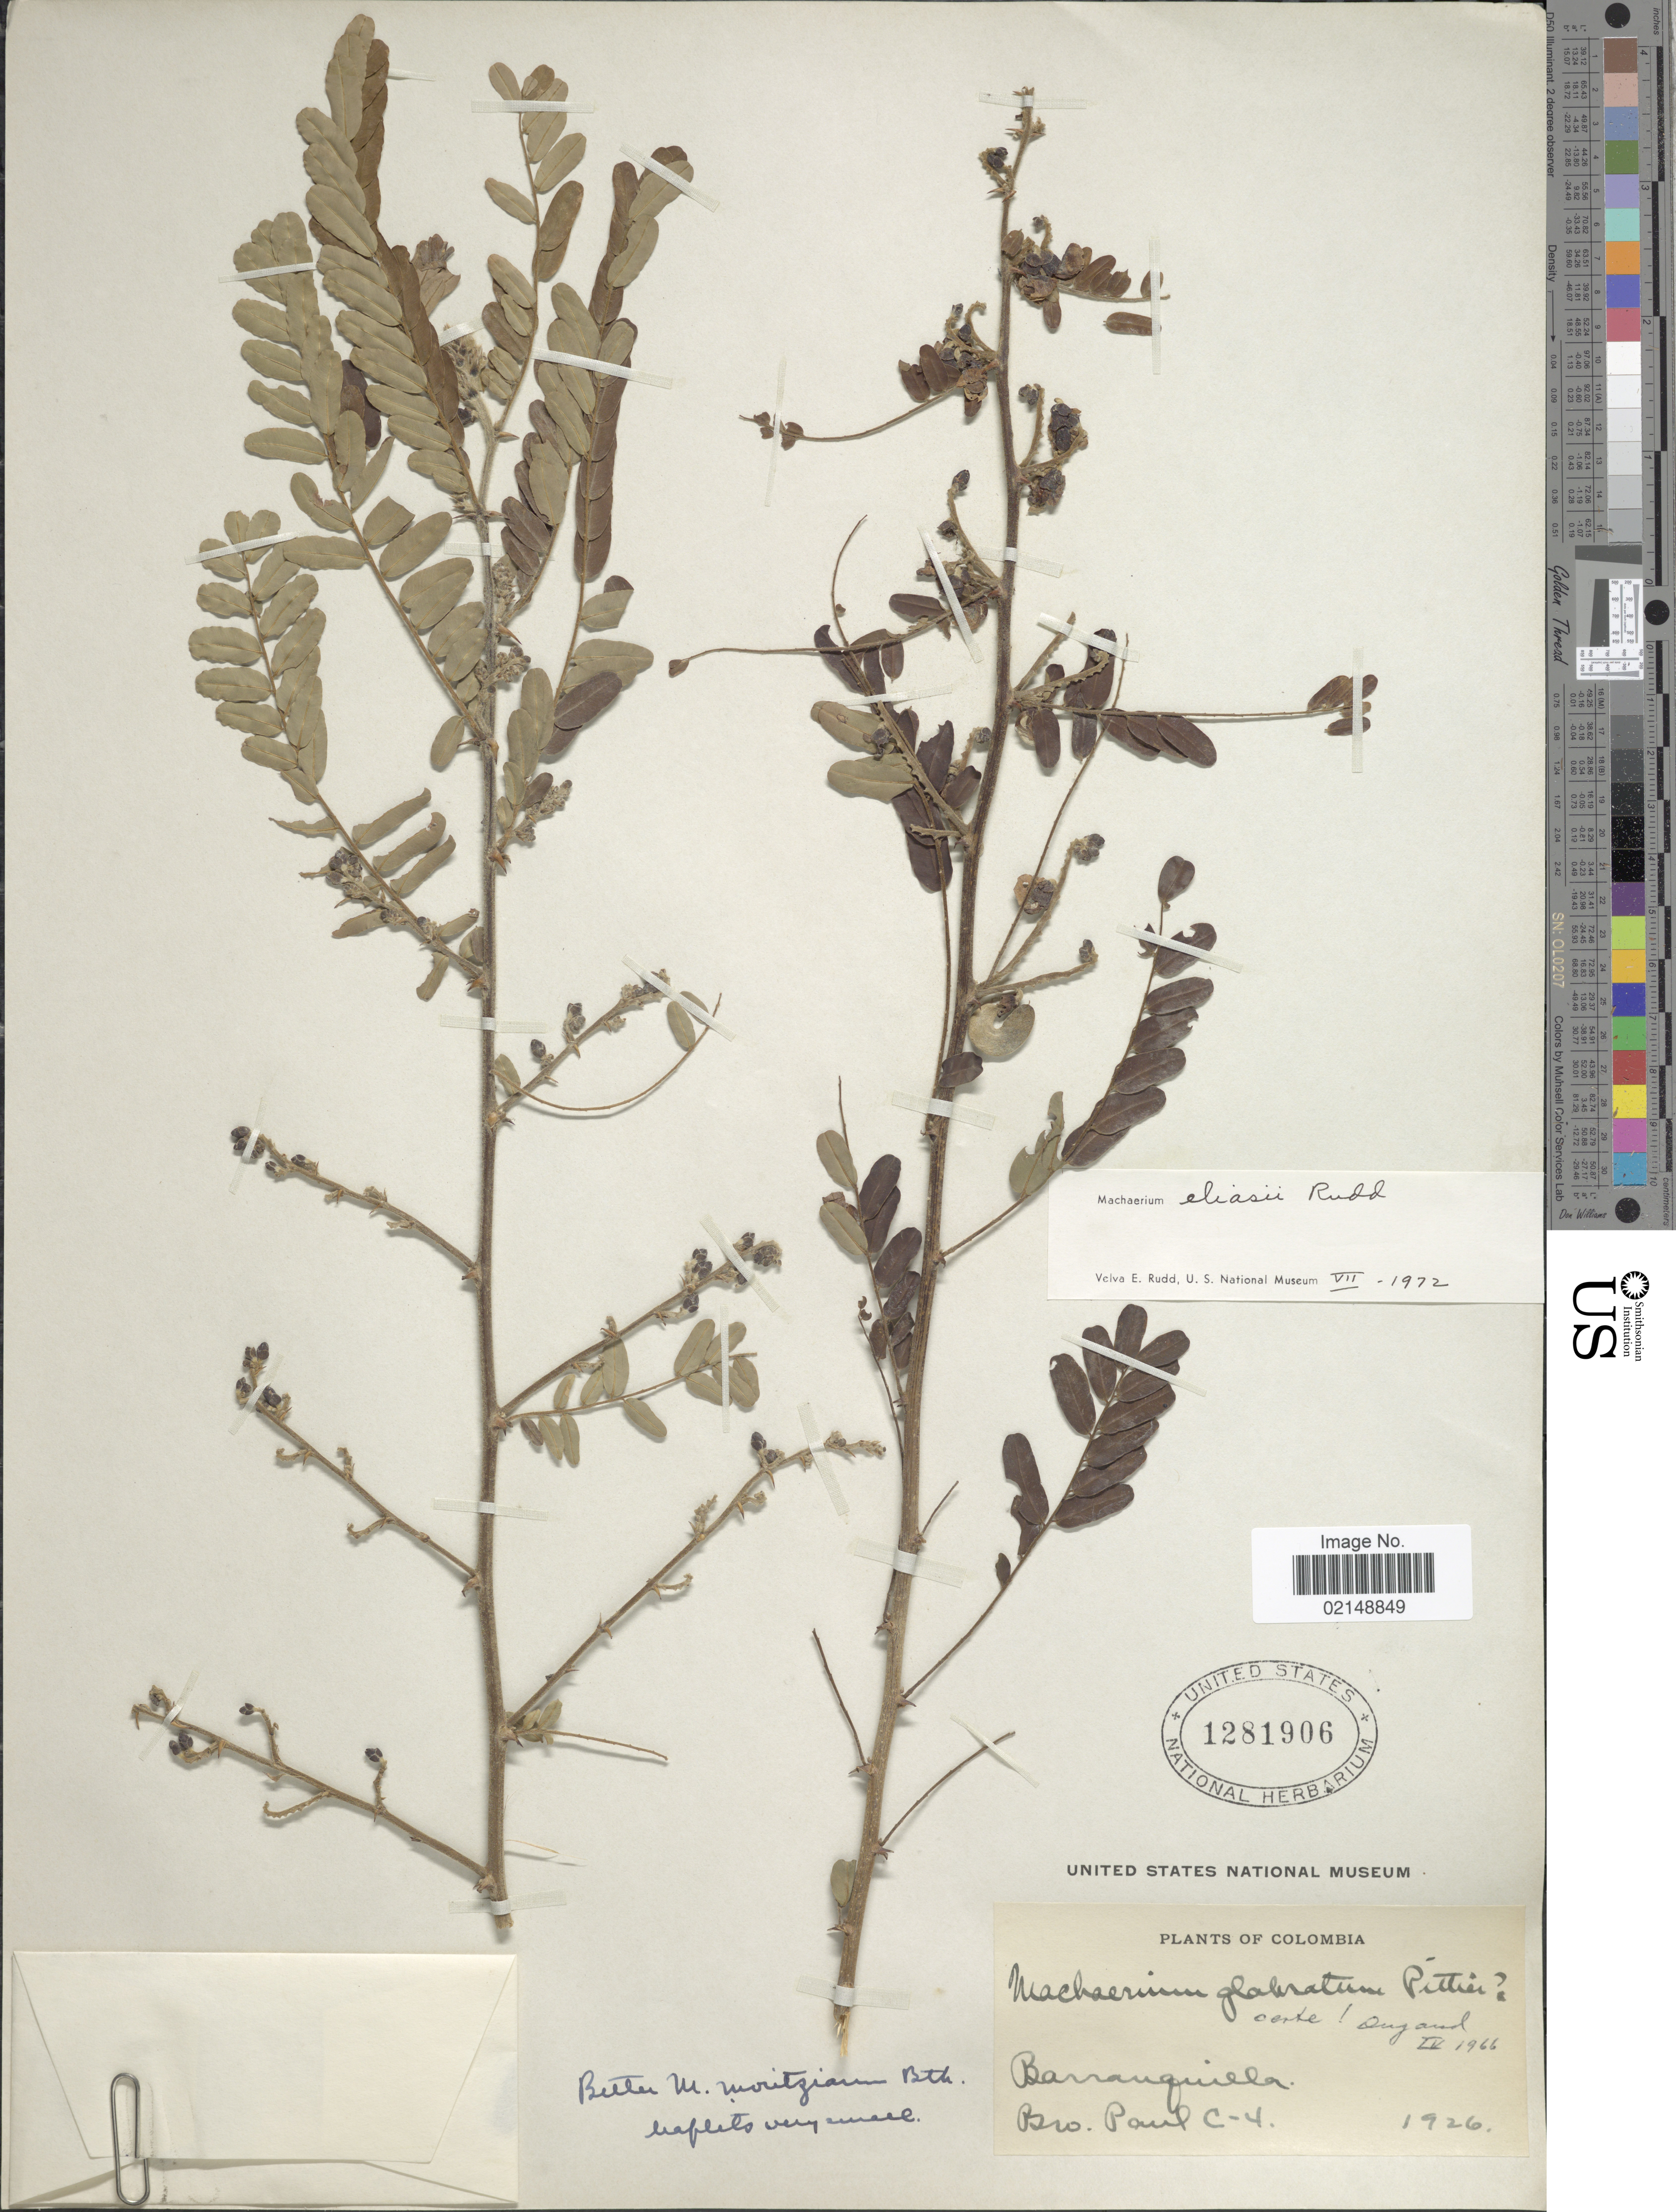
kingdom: Plantae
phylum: Tracheophyta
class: Magnoliopsida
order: Fabales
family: Fabaceae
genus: Machaerium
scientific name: Machaerium eliasii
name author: Rudd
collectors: B. Paul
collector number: C-4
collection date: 1926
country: Colombia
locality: Barranquilla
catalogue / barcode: US 1281906